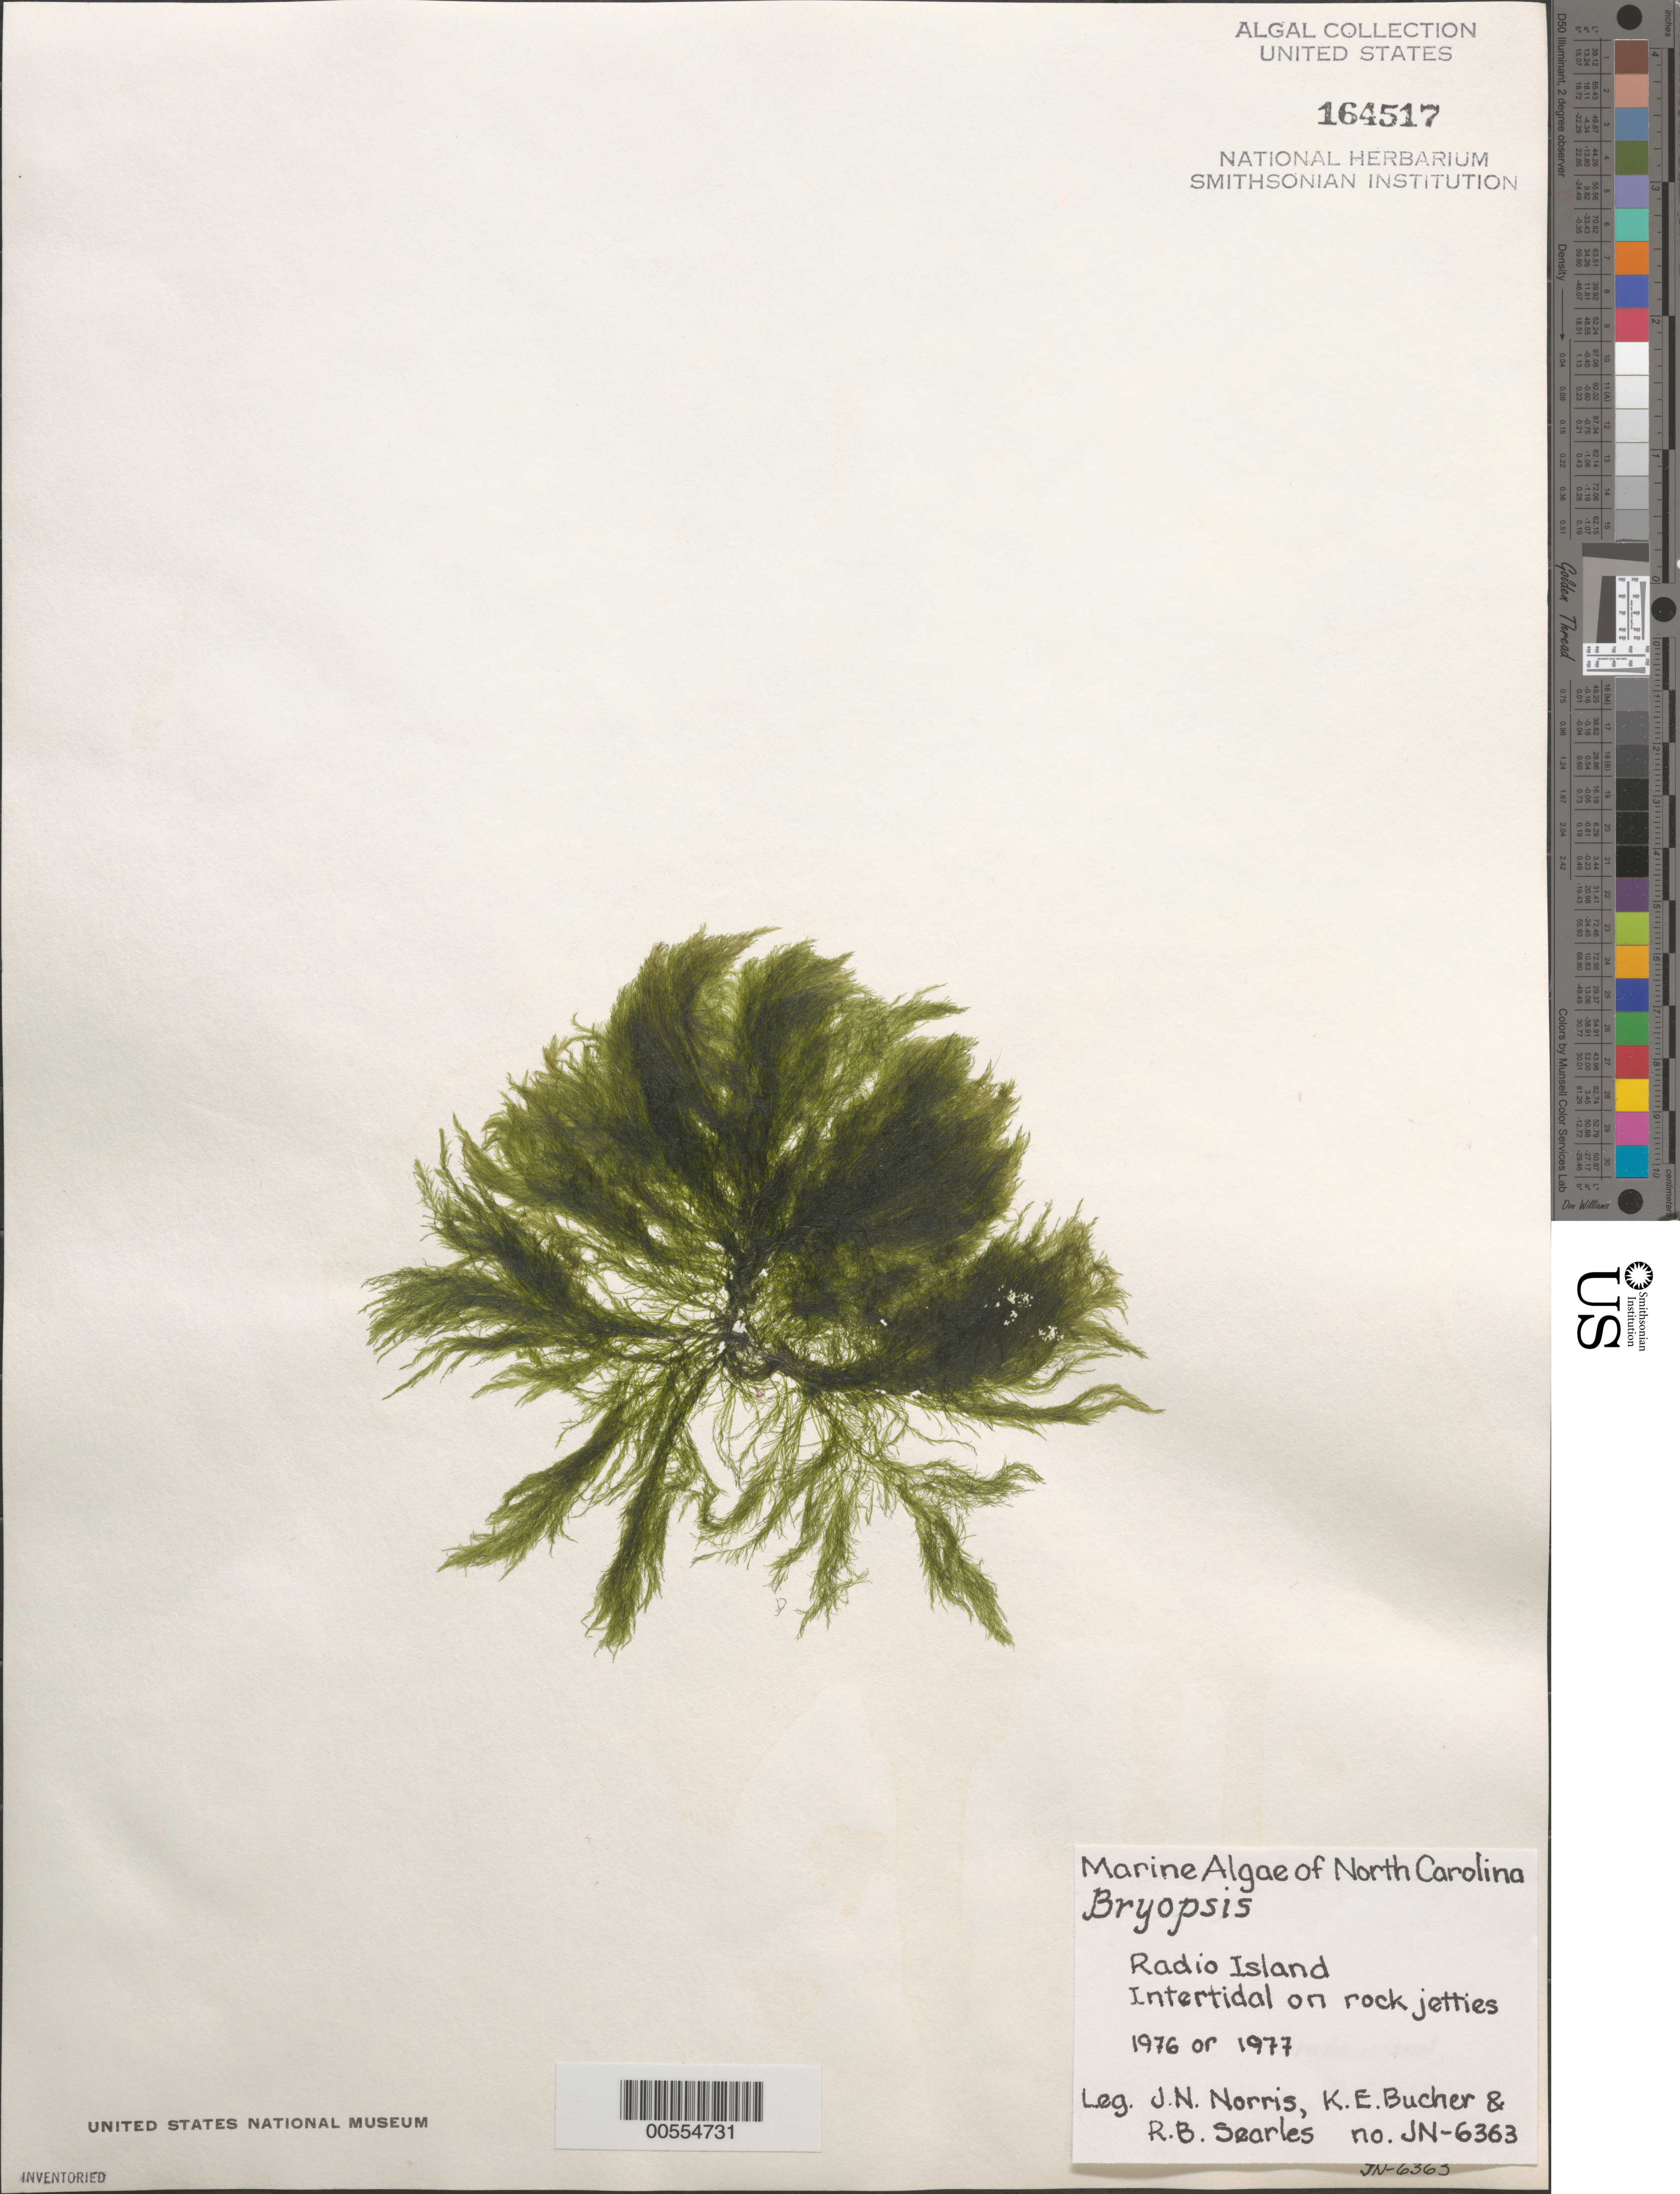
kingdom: Plantae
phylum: Chlorophyta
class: Ulvophyceae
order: Bryopsidales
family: Bryopsidaceae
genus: Bryopsis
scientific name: Bryopsis sp.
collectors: J. N. Norris, K. E. Bucher & R. Searles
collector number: JN-6363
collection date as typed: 1976 OR -- --- 1977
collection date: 1976 or 1977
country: United States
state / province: North Carolina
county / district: Carteret County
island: Radio Island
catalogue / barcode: US 164517